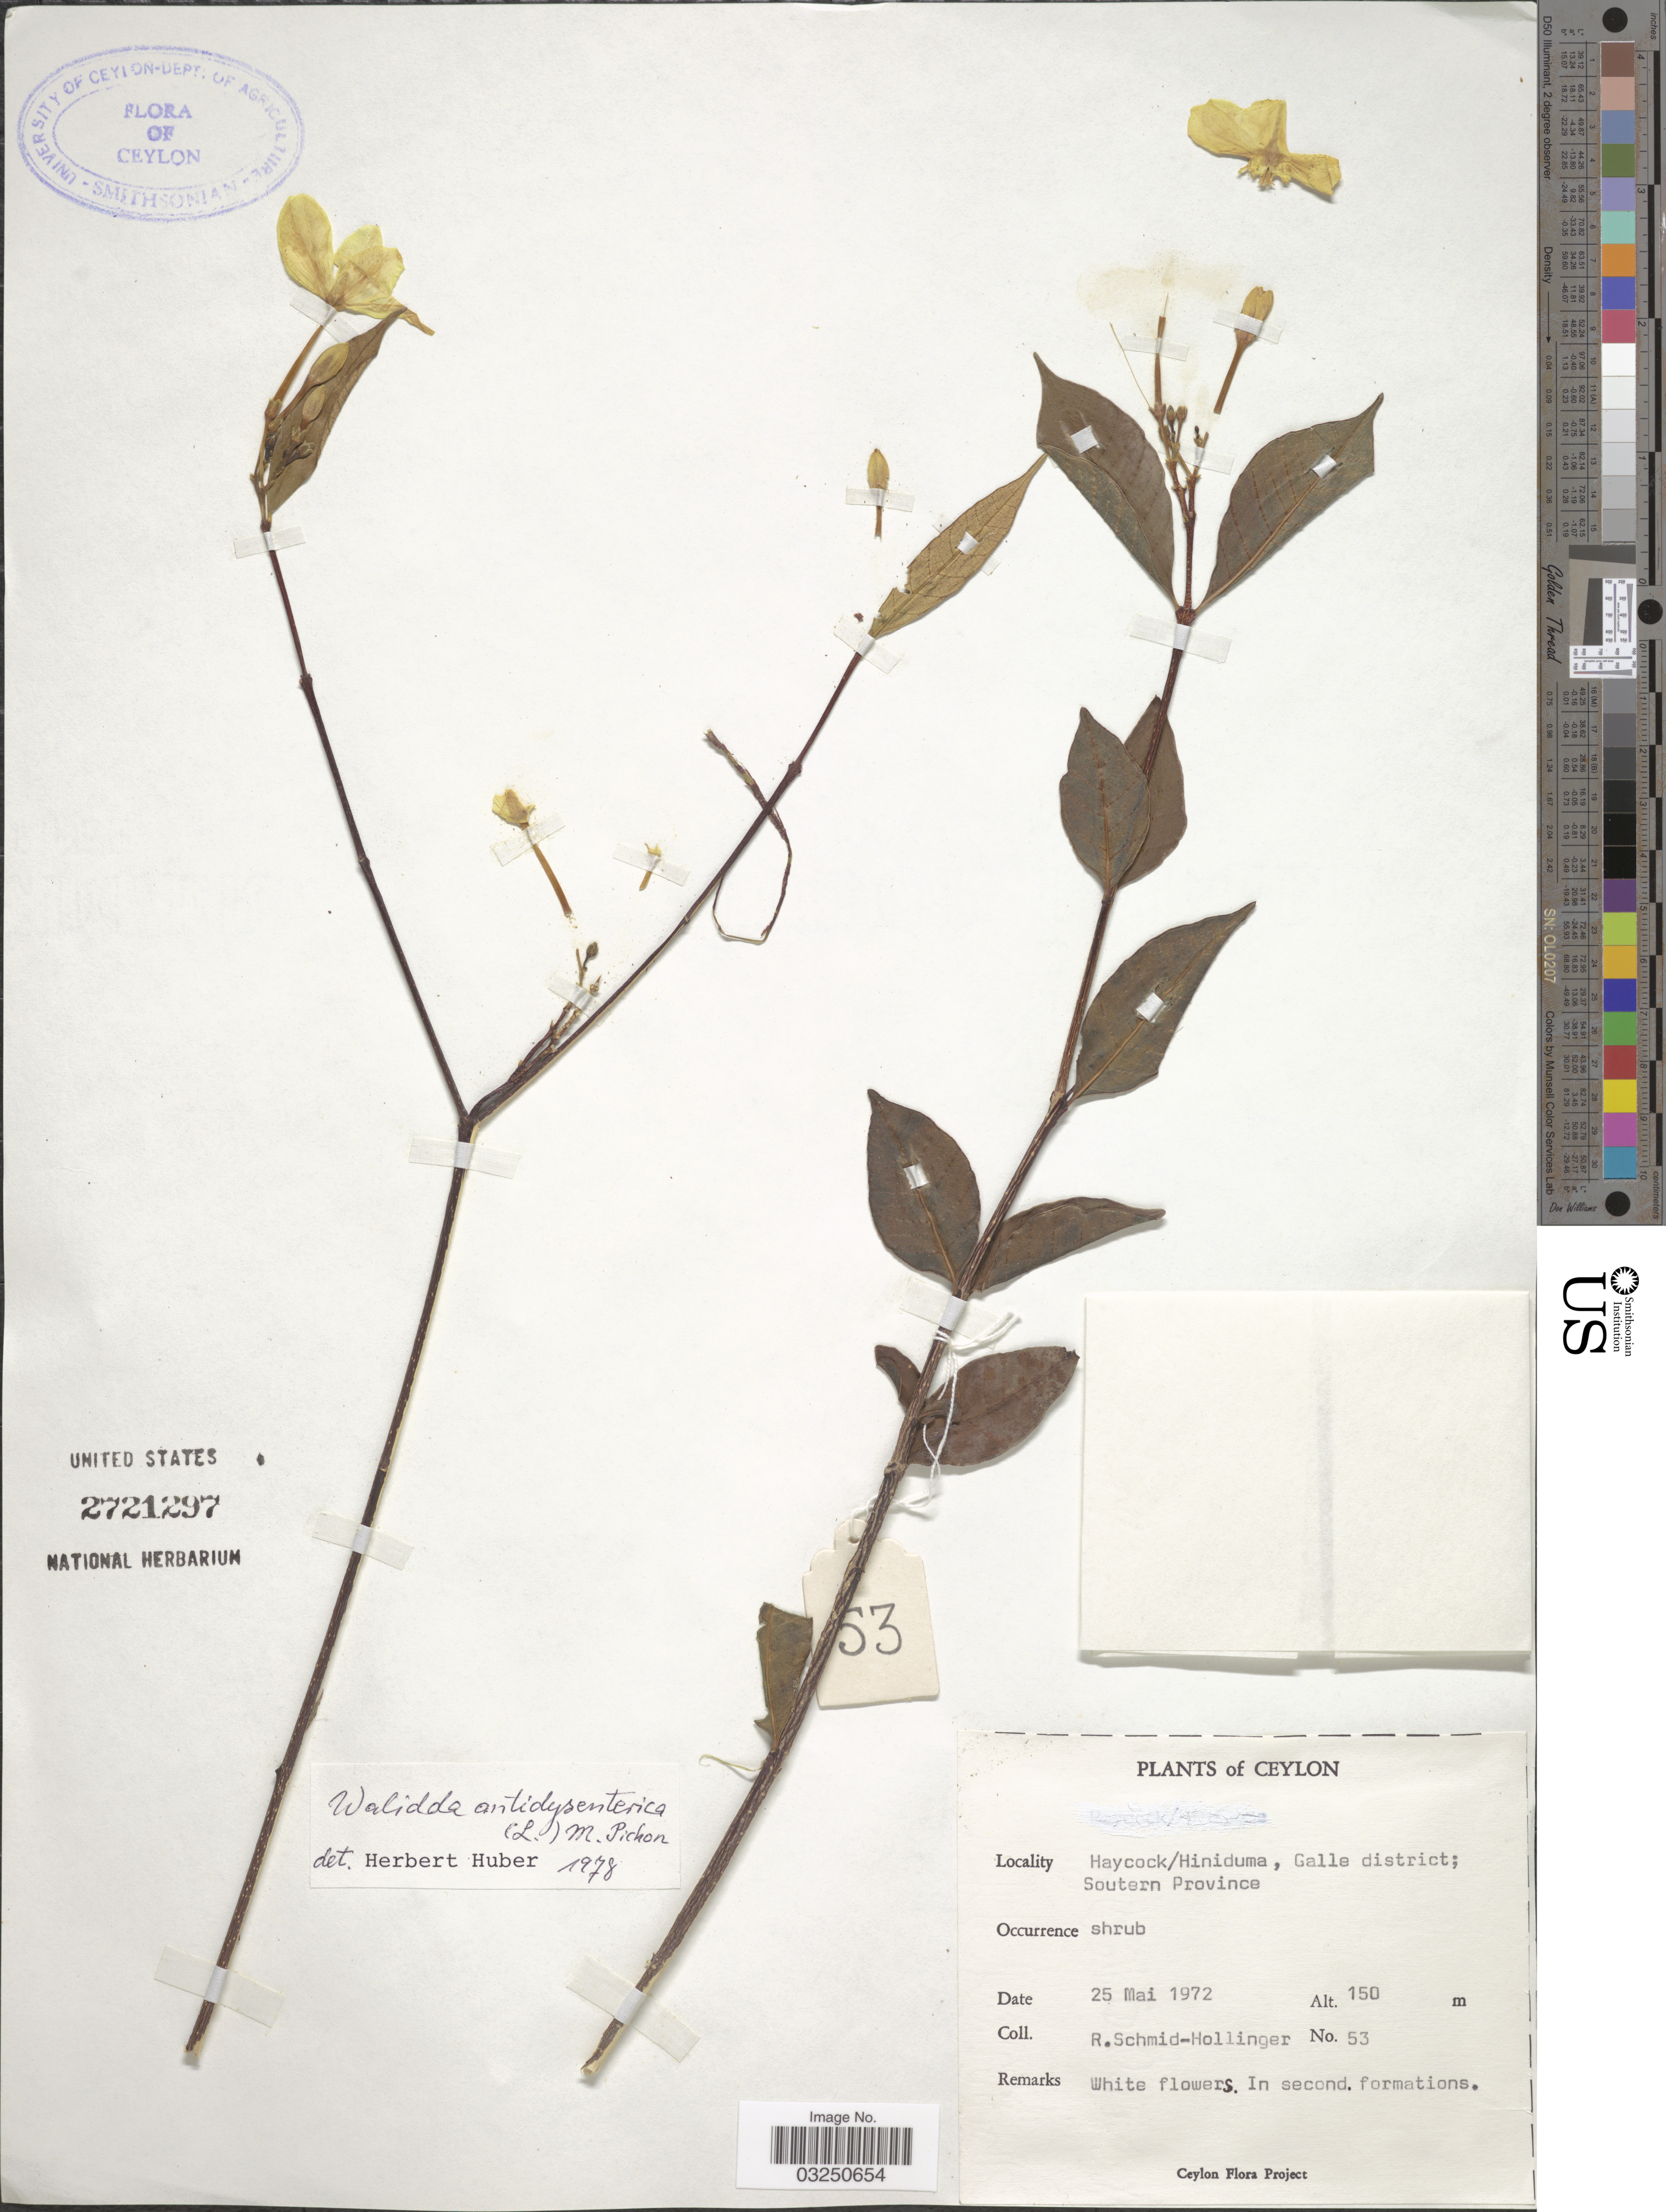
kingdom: Plantae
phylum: Tracheophyta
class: Magnoliopsida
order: Gentianales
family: Apocynaceae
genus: Wrightia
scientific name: Wrightia antidysenterica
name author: (L.) R. Br.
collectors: R. Schmid-Hollinger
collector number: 53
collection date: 1972-05-25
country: Sri Lanka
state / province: Southern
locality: Ceylon. Haycock/Hiniduma, Galle District.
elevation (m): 150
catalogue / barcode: US 2721297